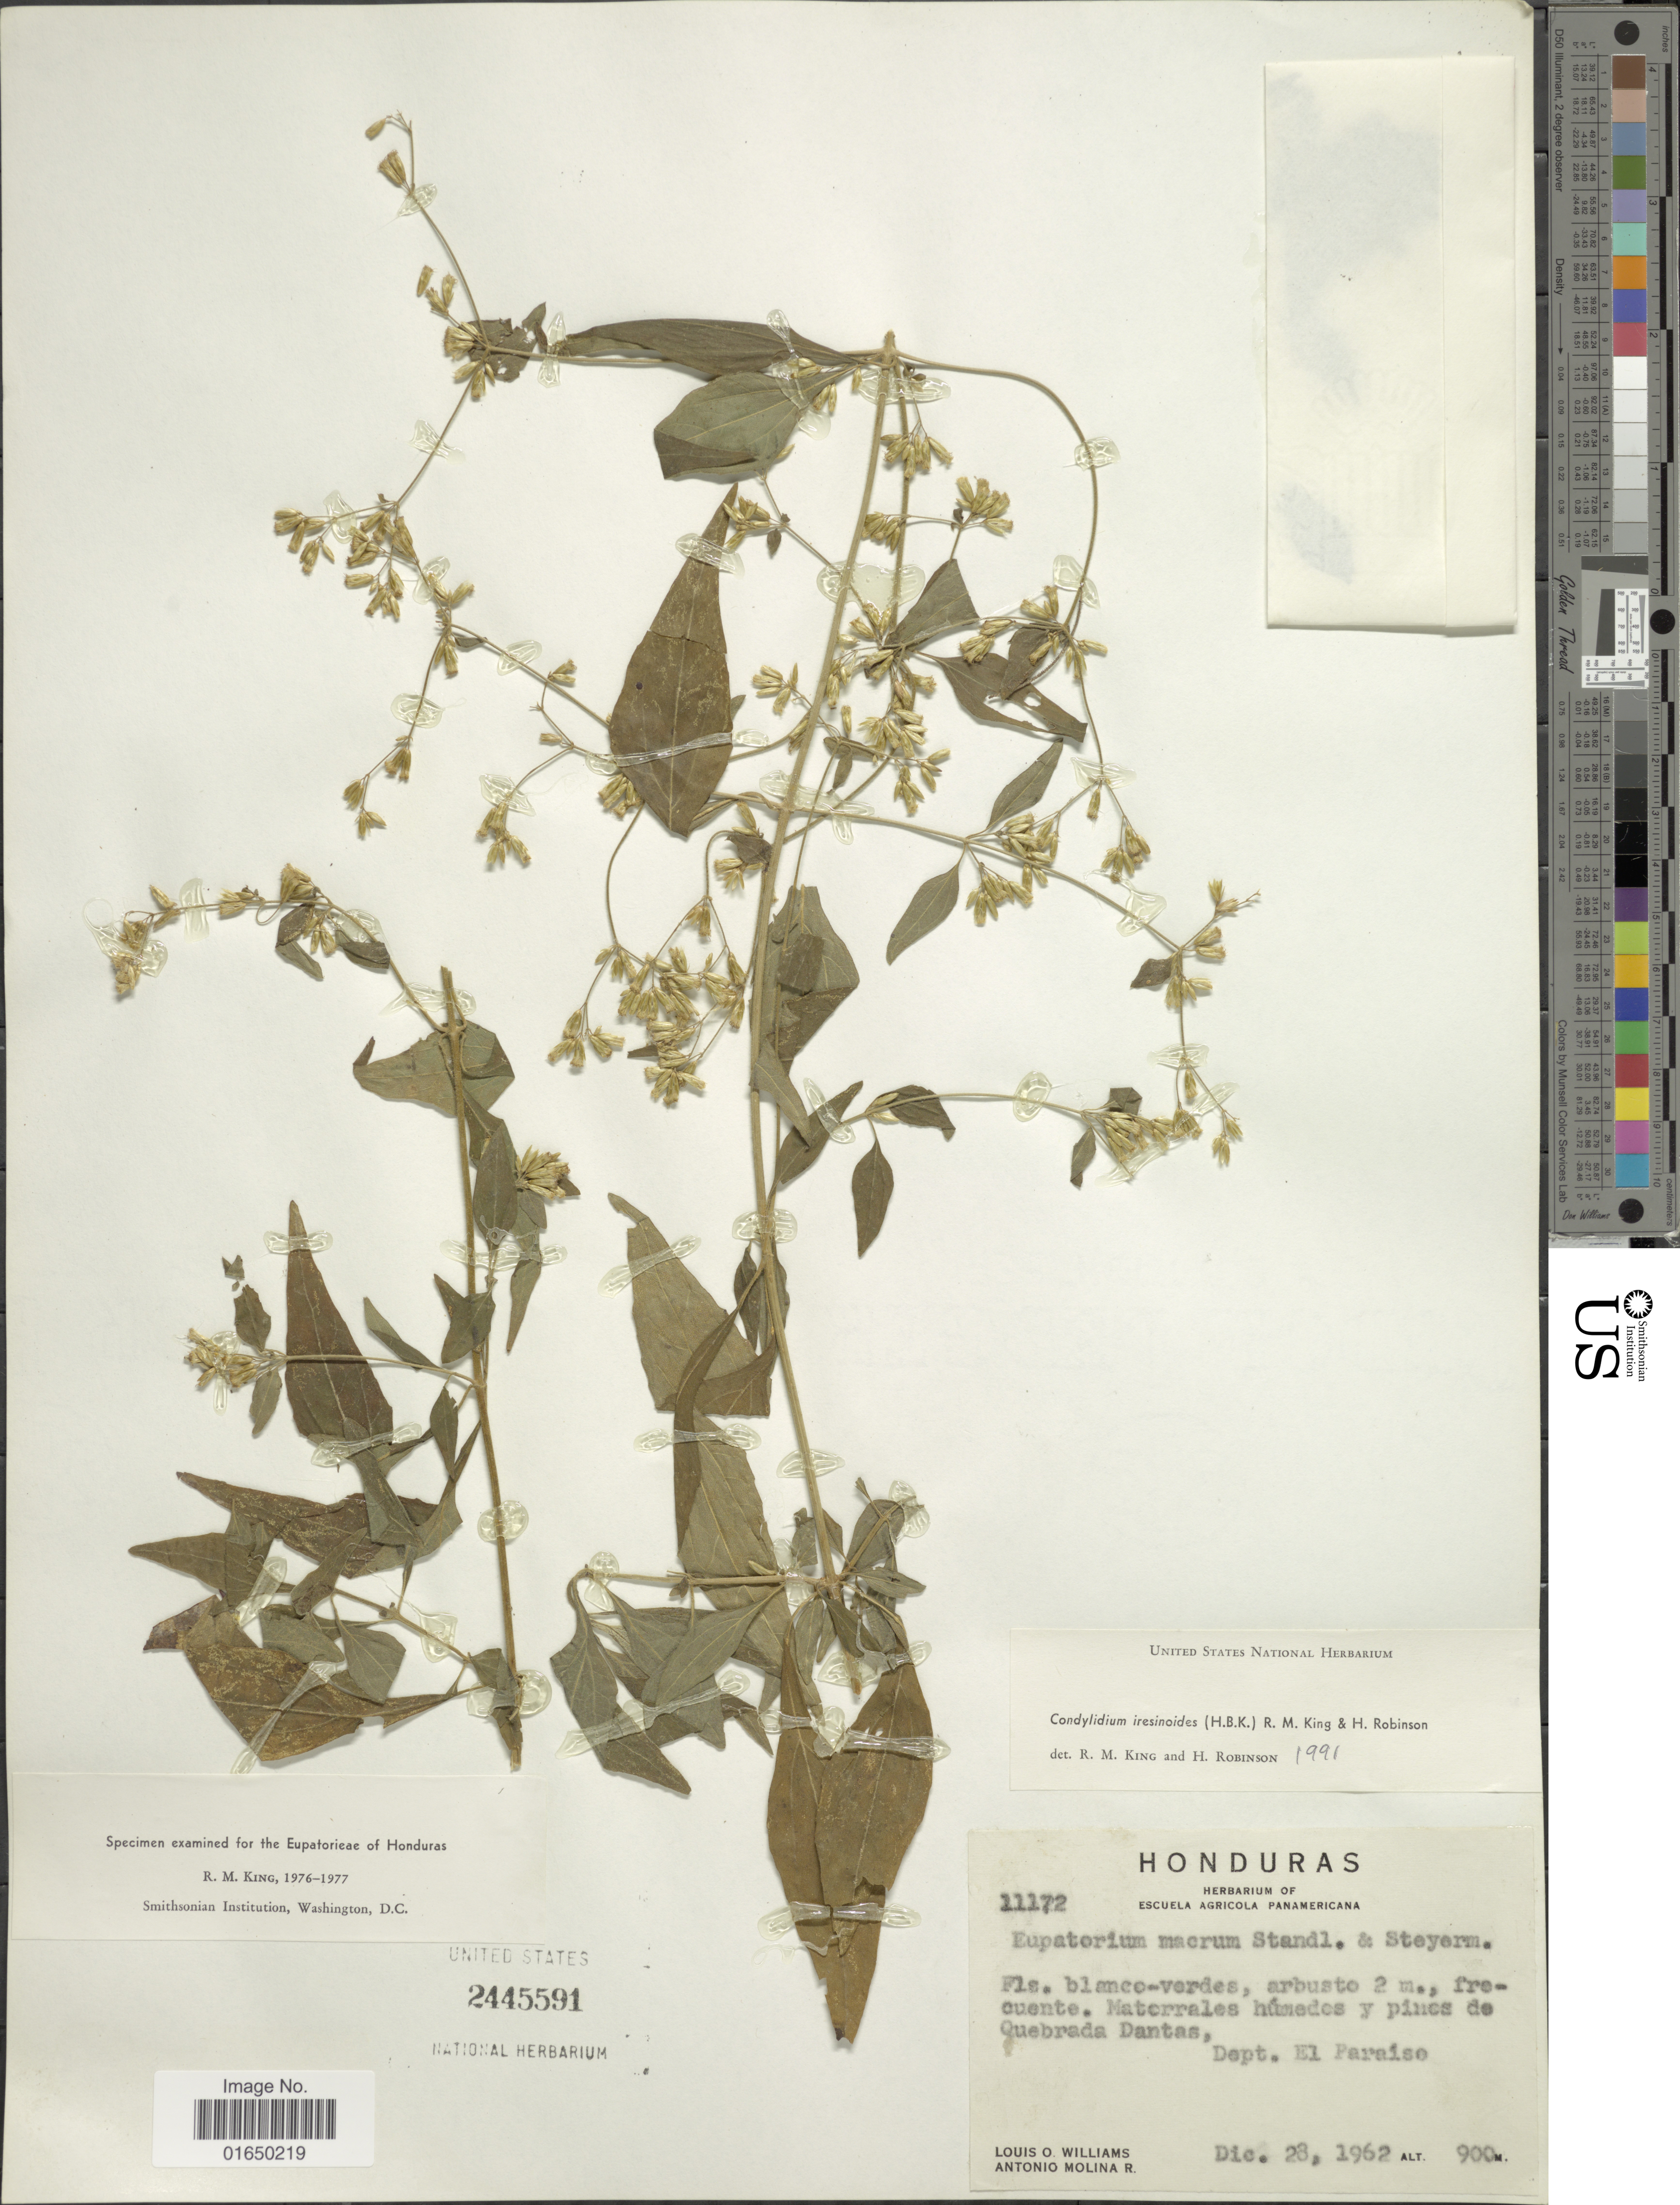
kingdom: Plantae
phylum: Tracheophyta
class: Magnoliopsida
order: Asterales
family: Asteraceae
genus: Condylidium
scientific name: Condylidium iresinoides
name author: (Kunth) R.M. King & H. Rob.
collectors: L. O. Williams & A. Molina R.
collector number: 11172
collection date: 1962-12-28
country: Honduras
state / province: El Paraíso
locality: Matorrales húmedos y pinus de Quebrada Dantas, Dept. El Paraíso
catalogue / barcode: US 2445591